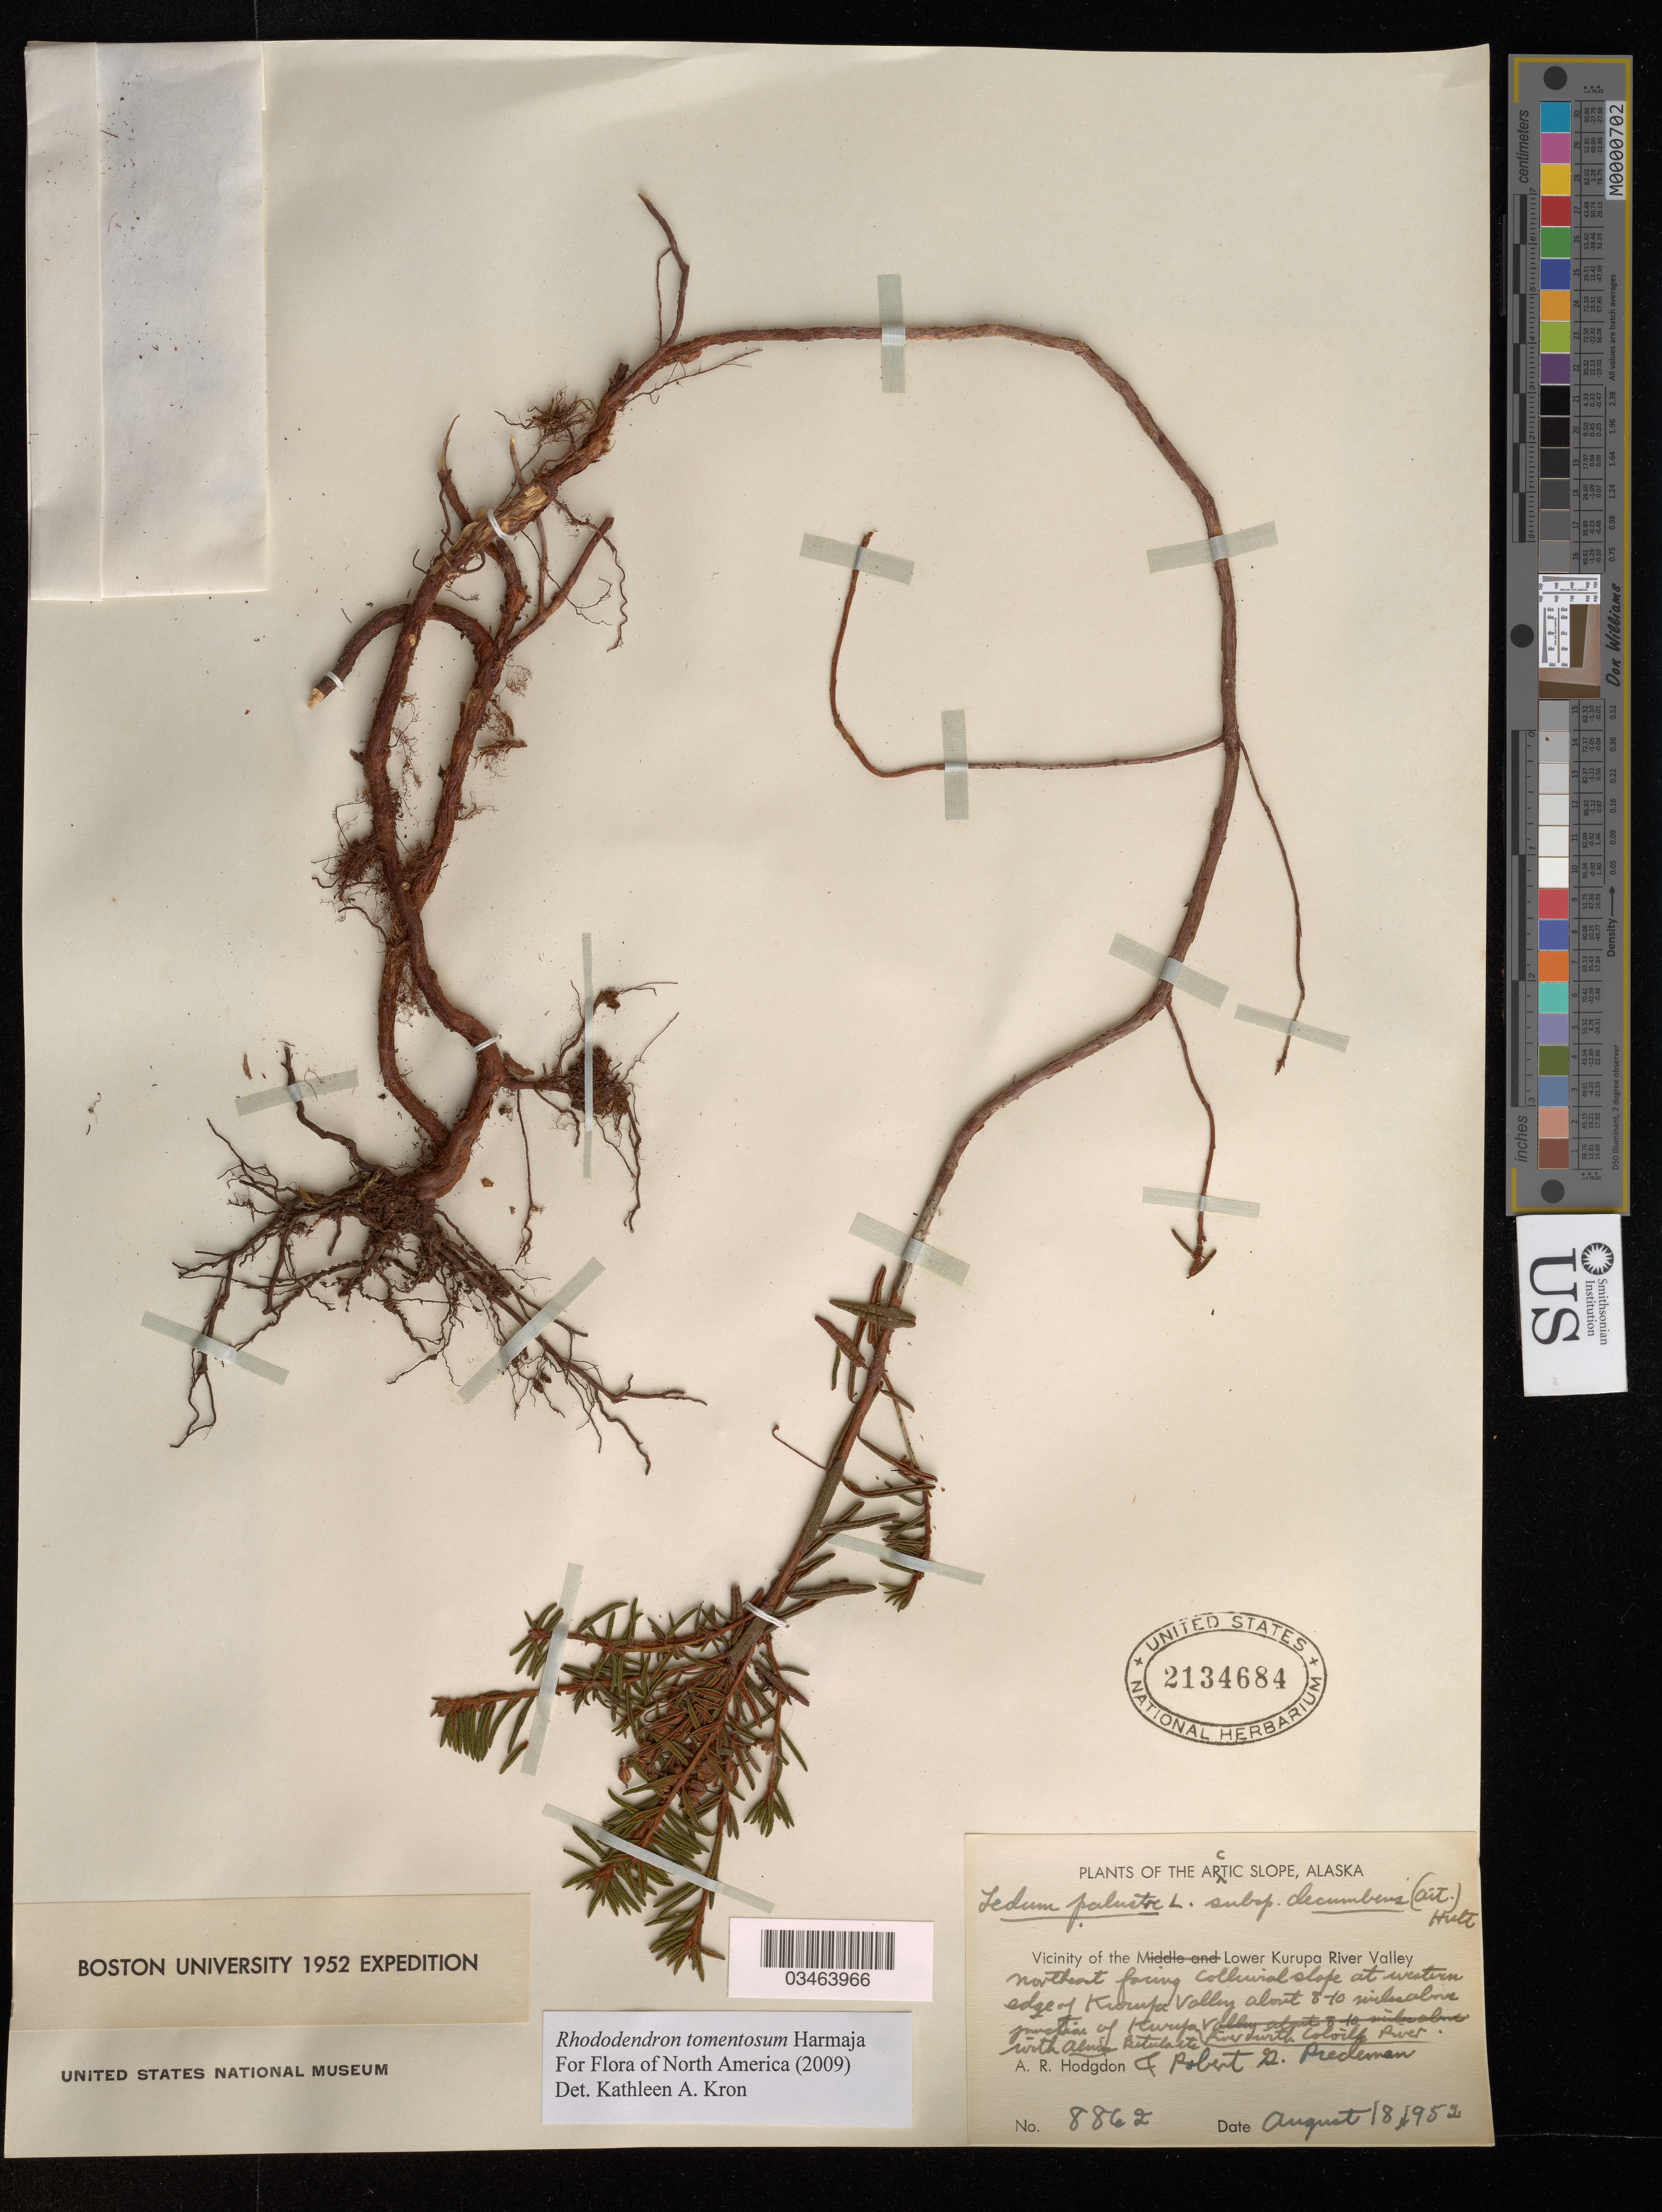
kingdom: Plantae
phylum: Tracheophyta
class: Magnoliopsida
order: Ericales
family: Ericaceae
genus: Rhododendron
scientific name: Rhododendron tomentosum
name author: Harmaja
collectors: A. R. Hodgdon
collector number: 8862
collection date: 1952-08-18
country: United States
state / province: Alaska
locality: Arctic Slope. Vicinity of the Lower Kurupa River Valley northeast facing colluvial slope at western edge of Kurupa Valley about 8-10 miles above junction of Kurupa River north Colville River.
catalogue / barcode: US 2134684